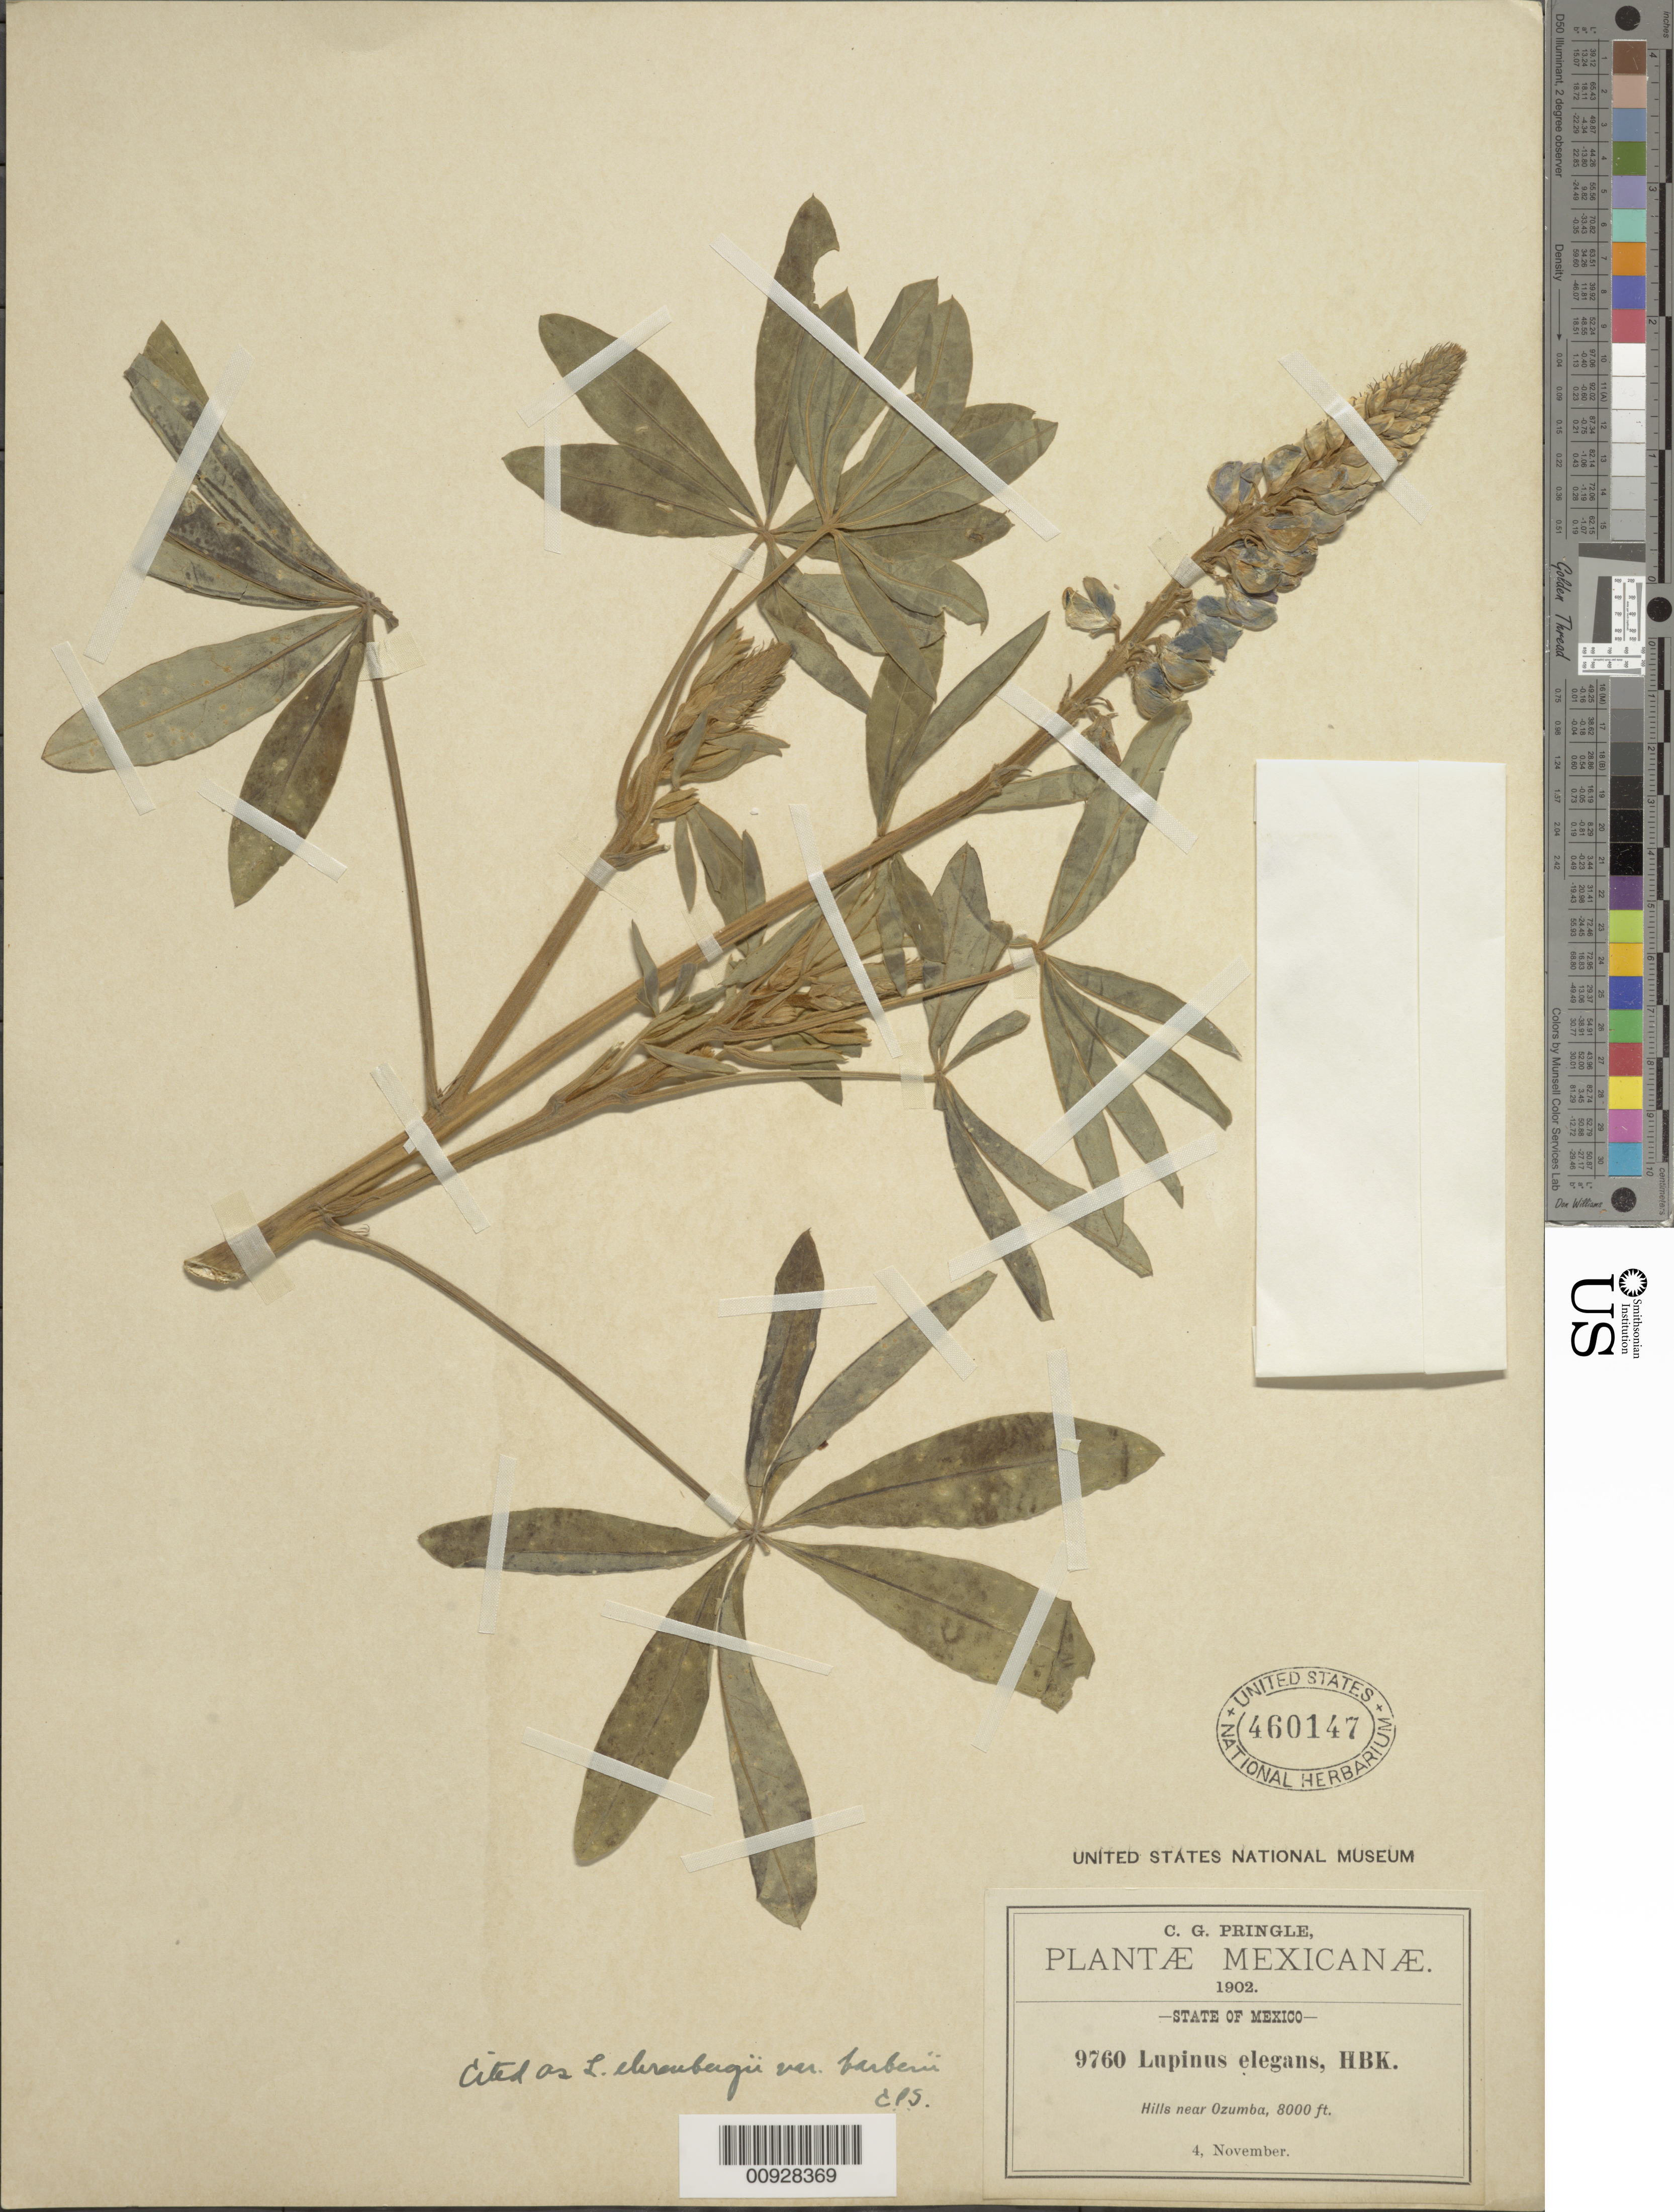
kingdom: Plantae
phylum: Tracheophyta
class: Magnoliopsida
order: Fabales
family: Fabaceae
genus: Lupinus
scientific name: Lupinus ehrenbergii var. barberi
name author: C.P. Sm.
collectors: C. G. Pringle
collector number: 9760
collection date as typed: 04 Nov 1902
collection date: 1902-11-04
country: Mexico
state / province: México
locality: Near Ozumba, State of Mexico.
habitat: Hills.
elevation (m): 2438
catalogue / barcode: US 460147